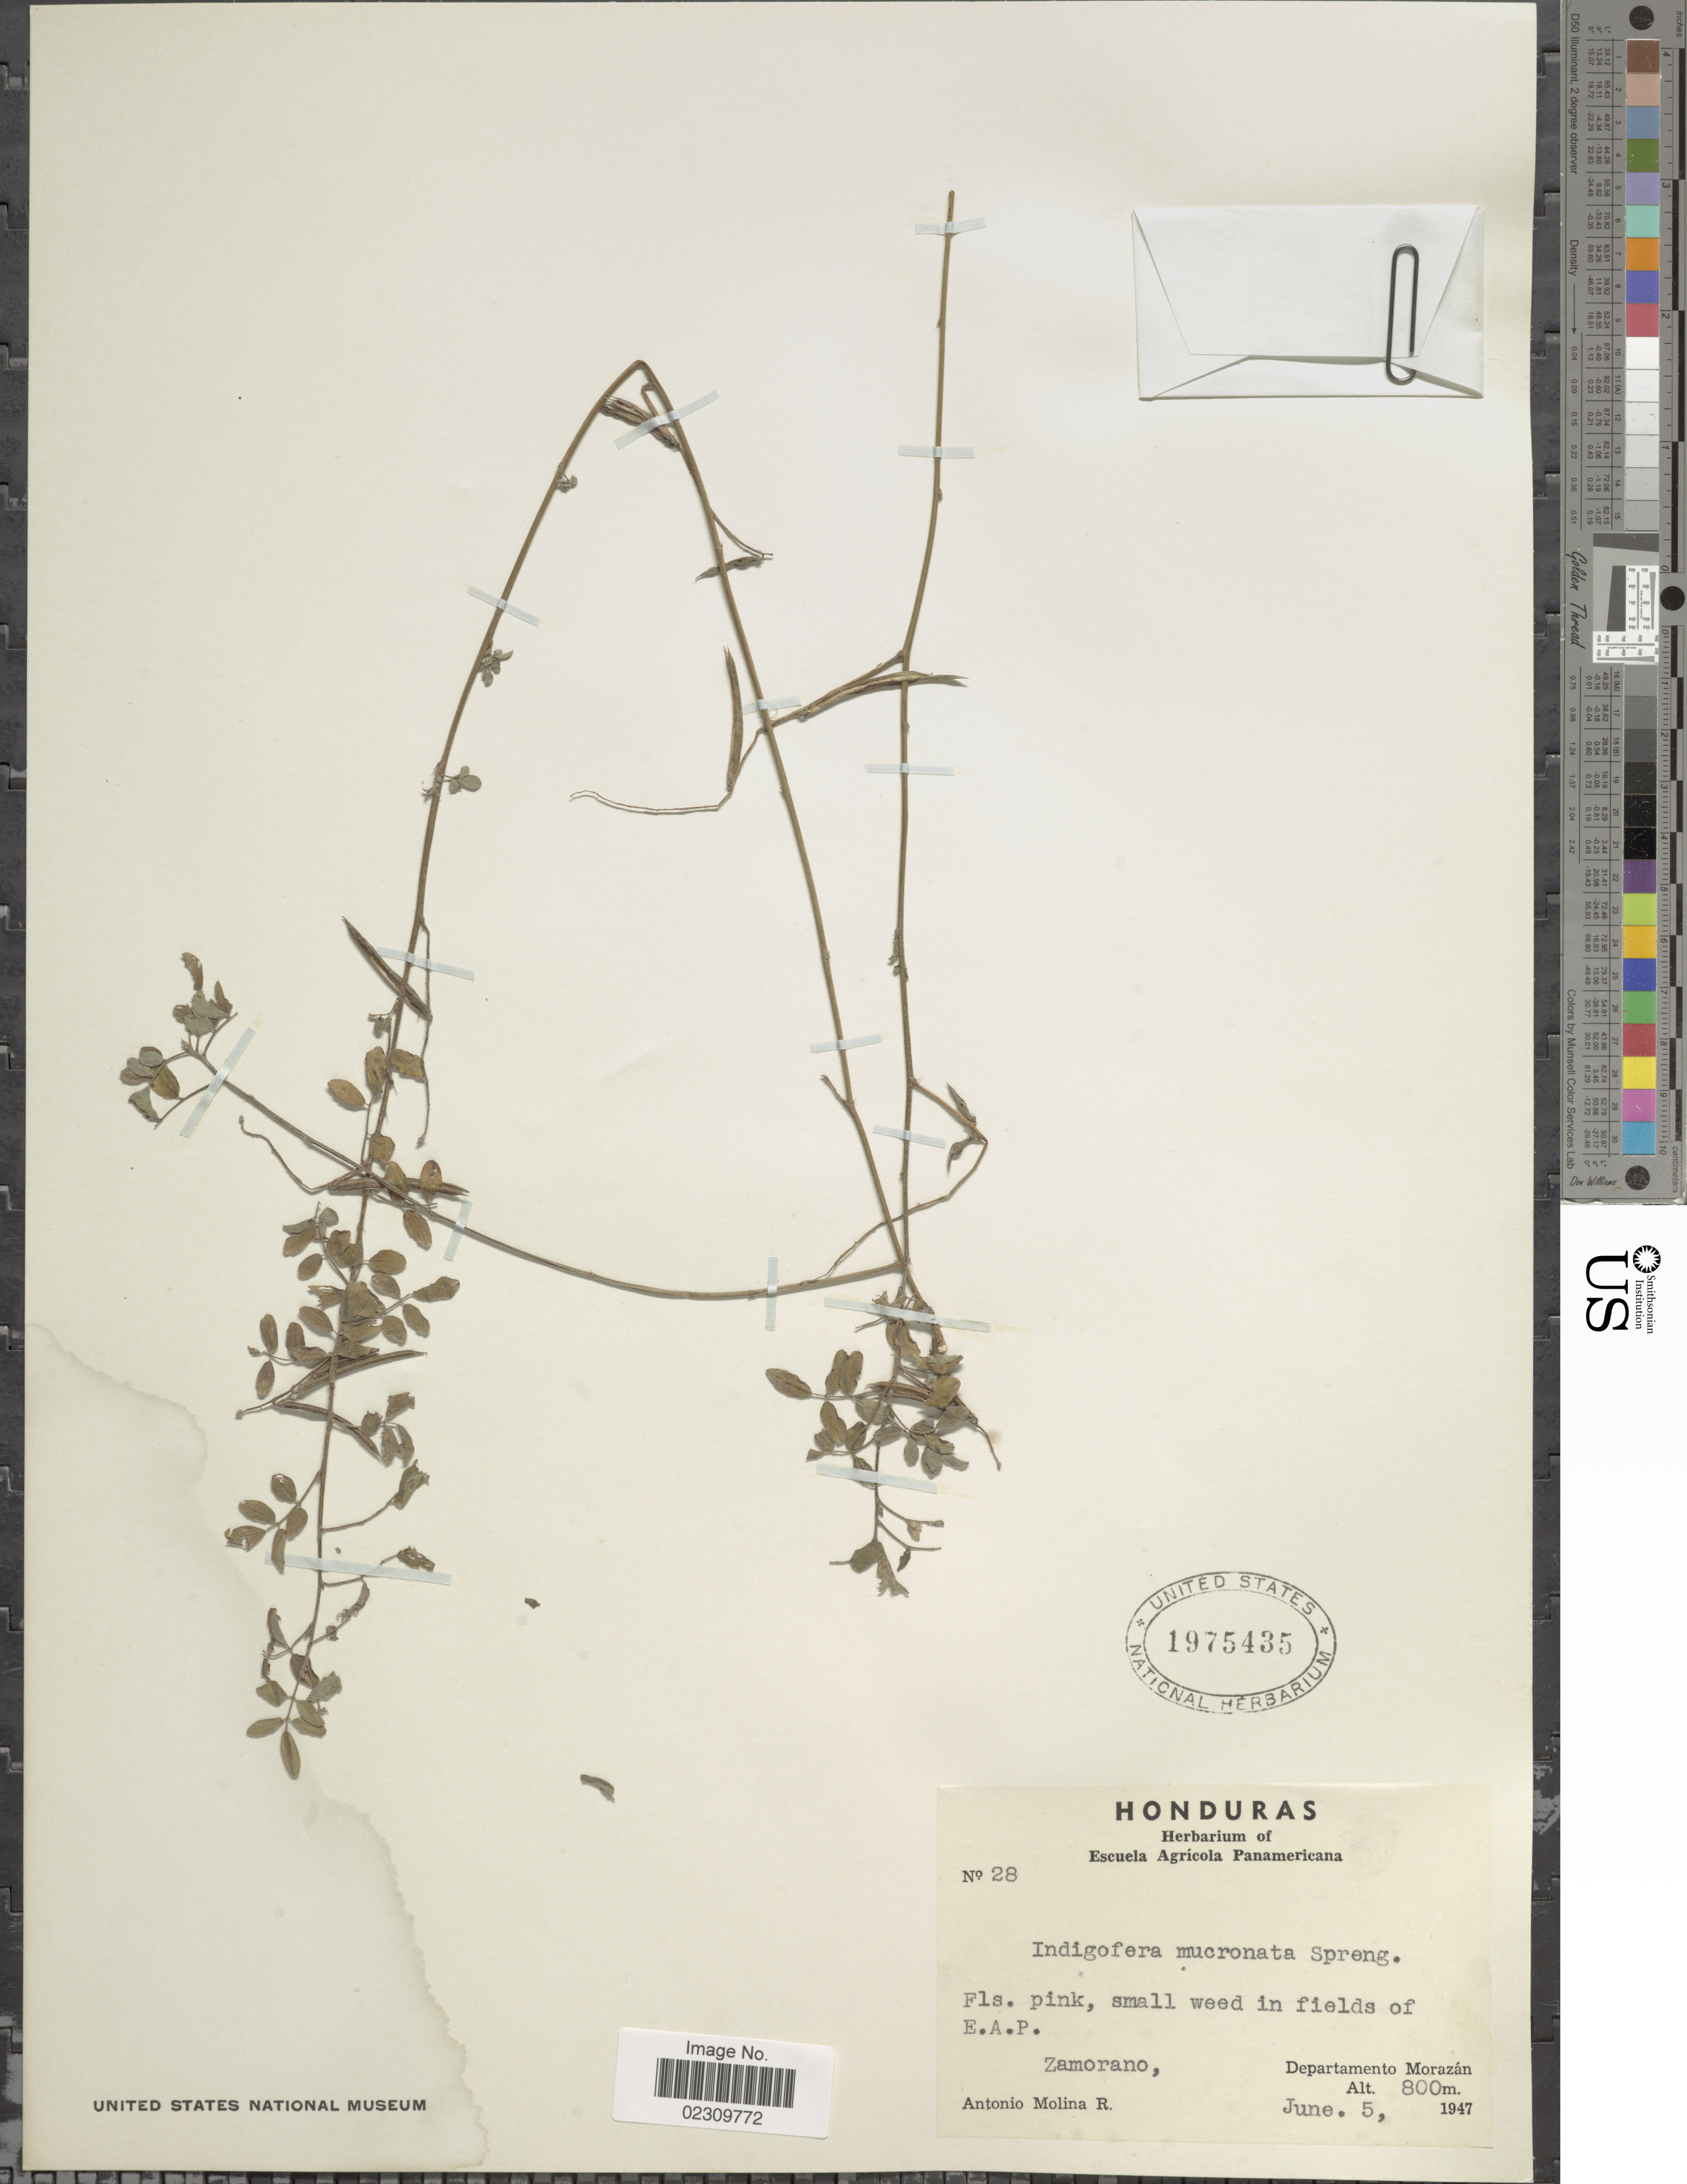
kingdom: Plantae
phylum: Tracheophyta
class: Magnoliopsida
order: Fabales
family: Fabaceae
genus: Indigofera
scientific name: Indigofera mucronata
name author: Lam.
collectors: A. Molina R.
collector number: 28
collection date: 1947-06-05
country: Honduras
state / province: Fco. Morazán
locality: Zamorano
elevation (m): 800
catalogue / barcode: US 1975435